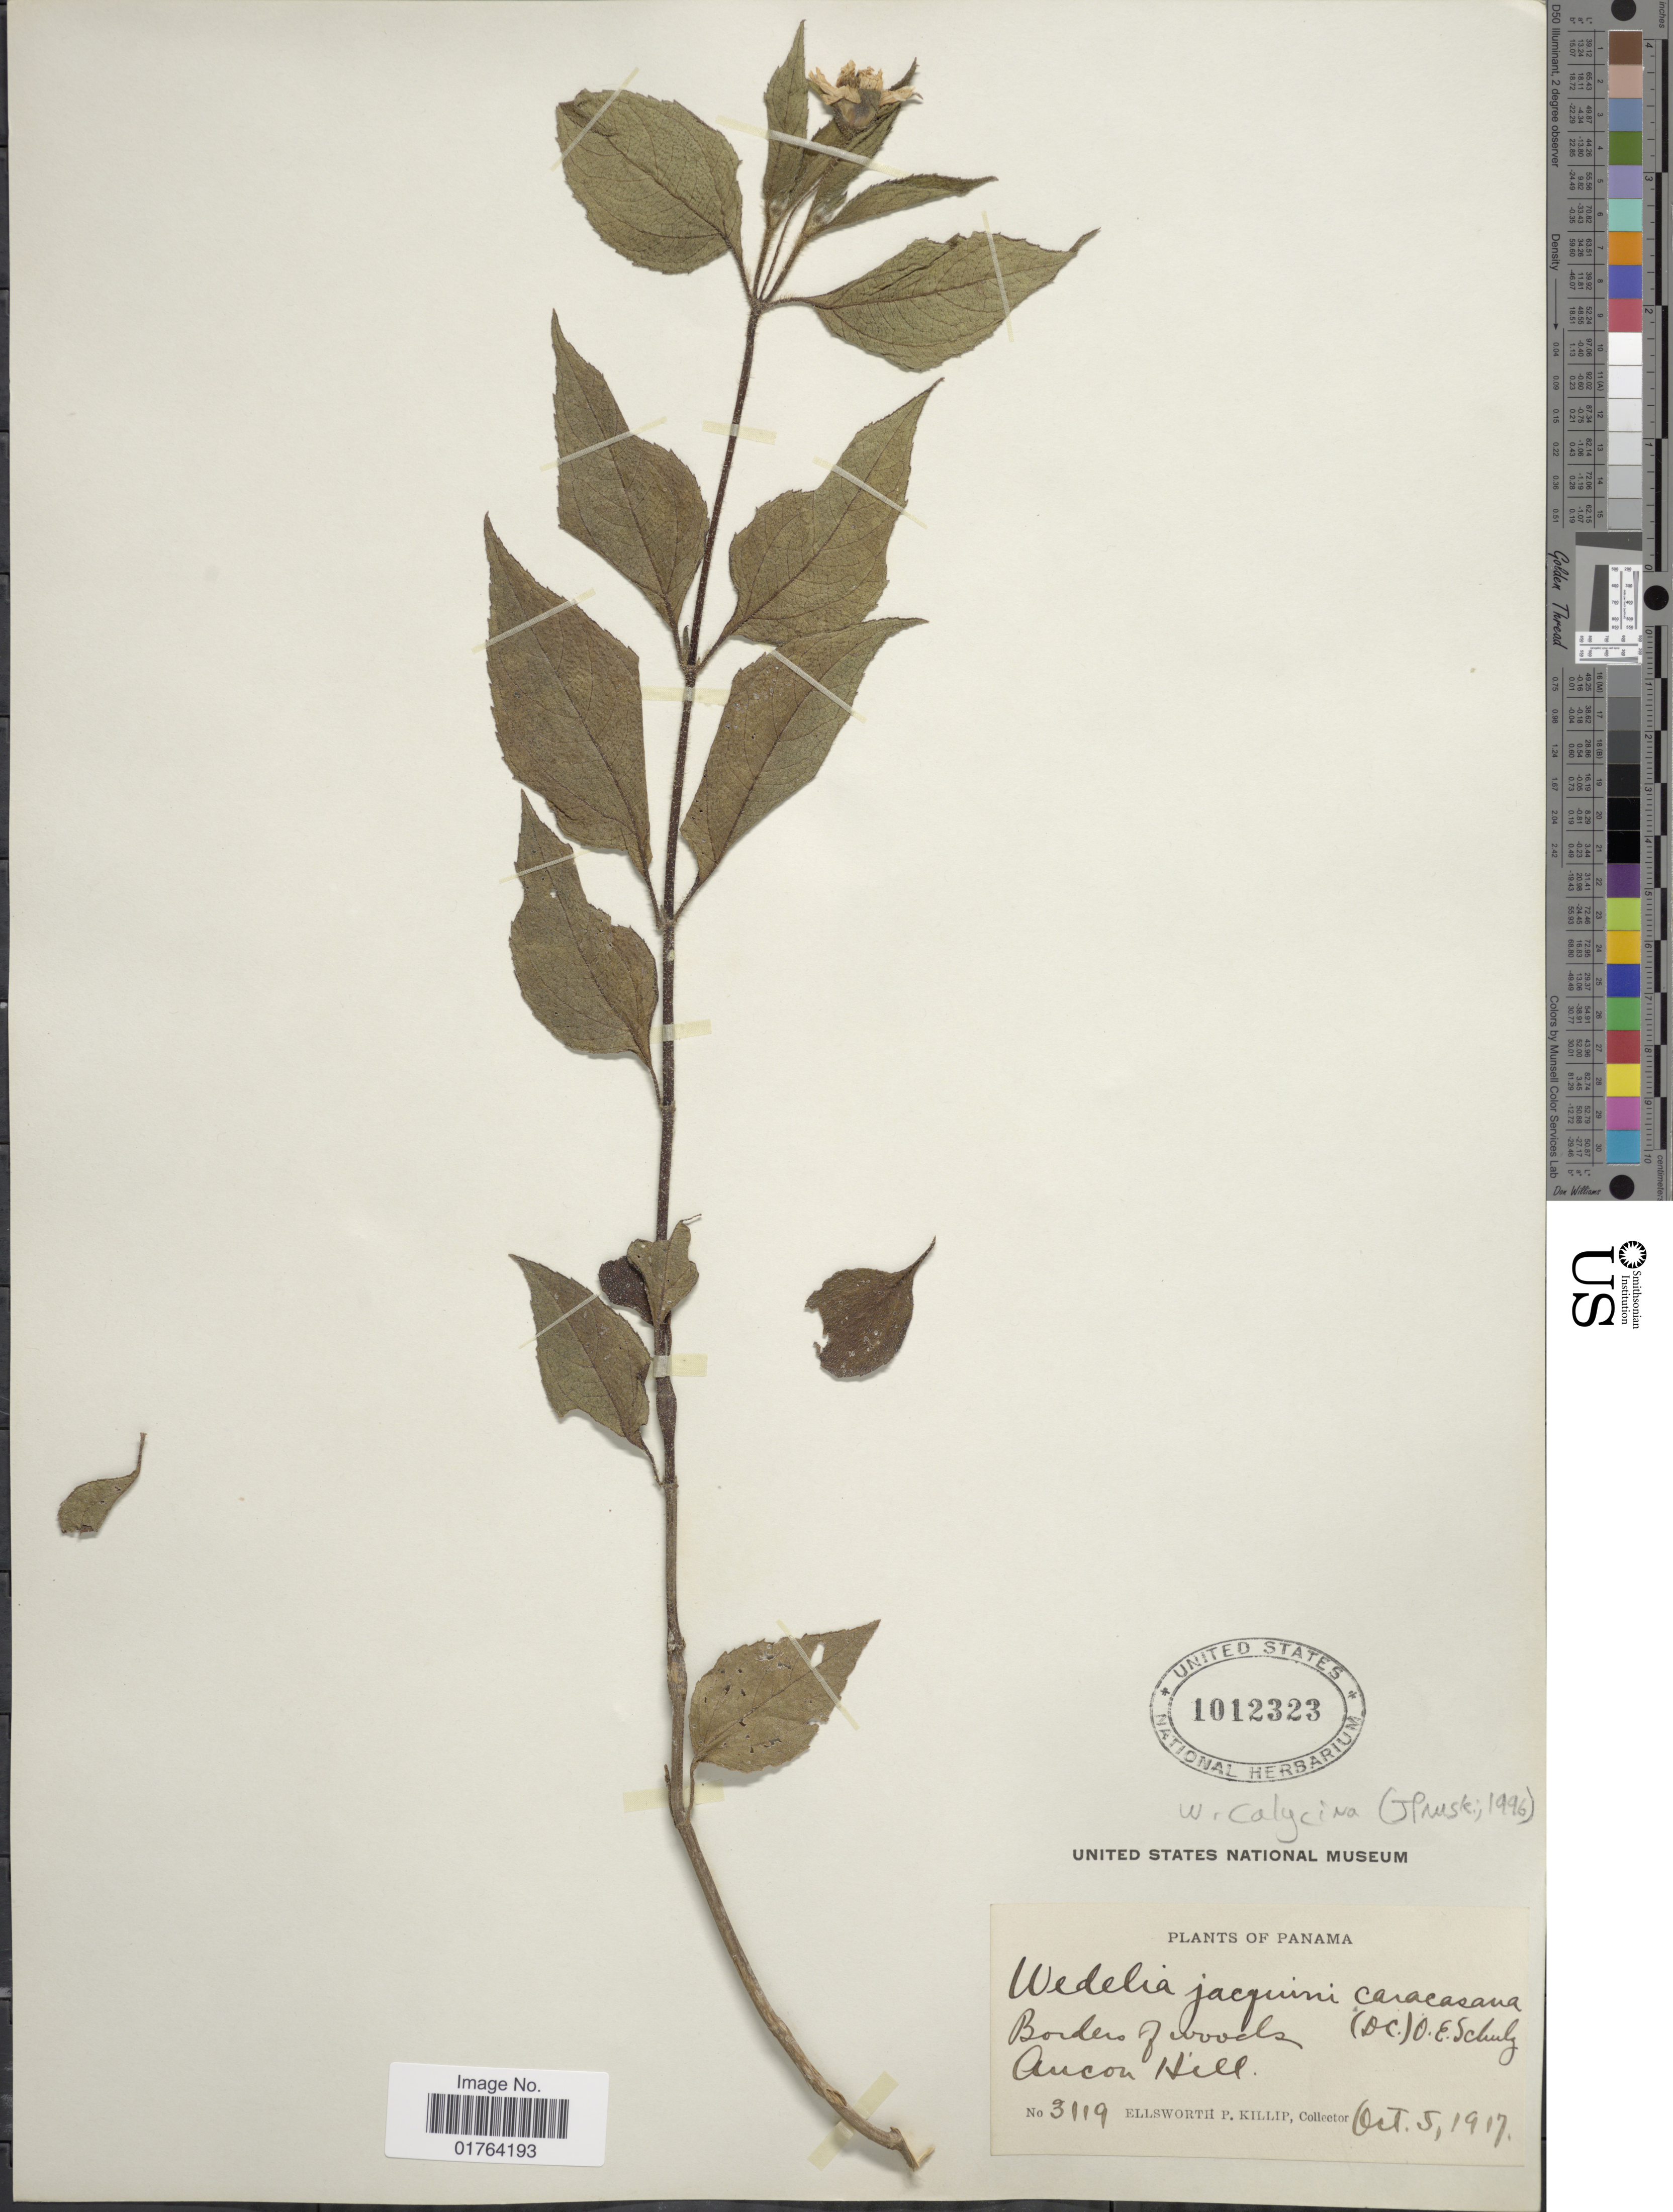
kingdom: Plantae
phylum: Tracheophyta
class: Magnoliopsida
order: Asterales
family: Asteraceae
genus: Wedelia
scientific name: Wedelia calycina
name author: Rich.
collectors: E. P. Killip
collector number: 3119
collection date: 1917-10-05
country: Panama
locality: Borders of woods, Aucon Hill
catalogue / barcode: US 1012323